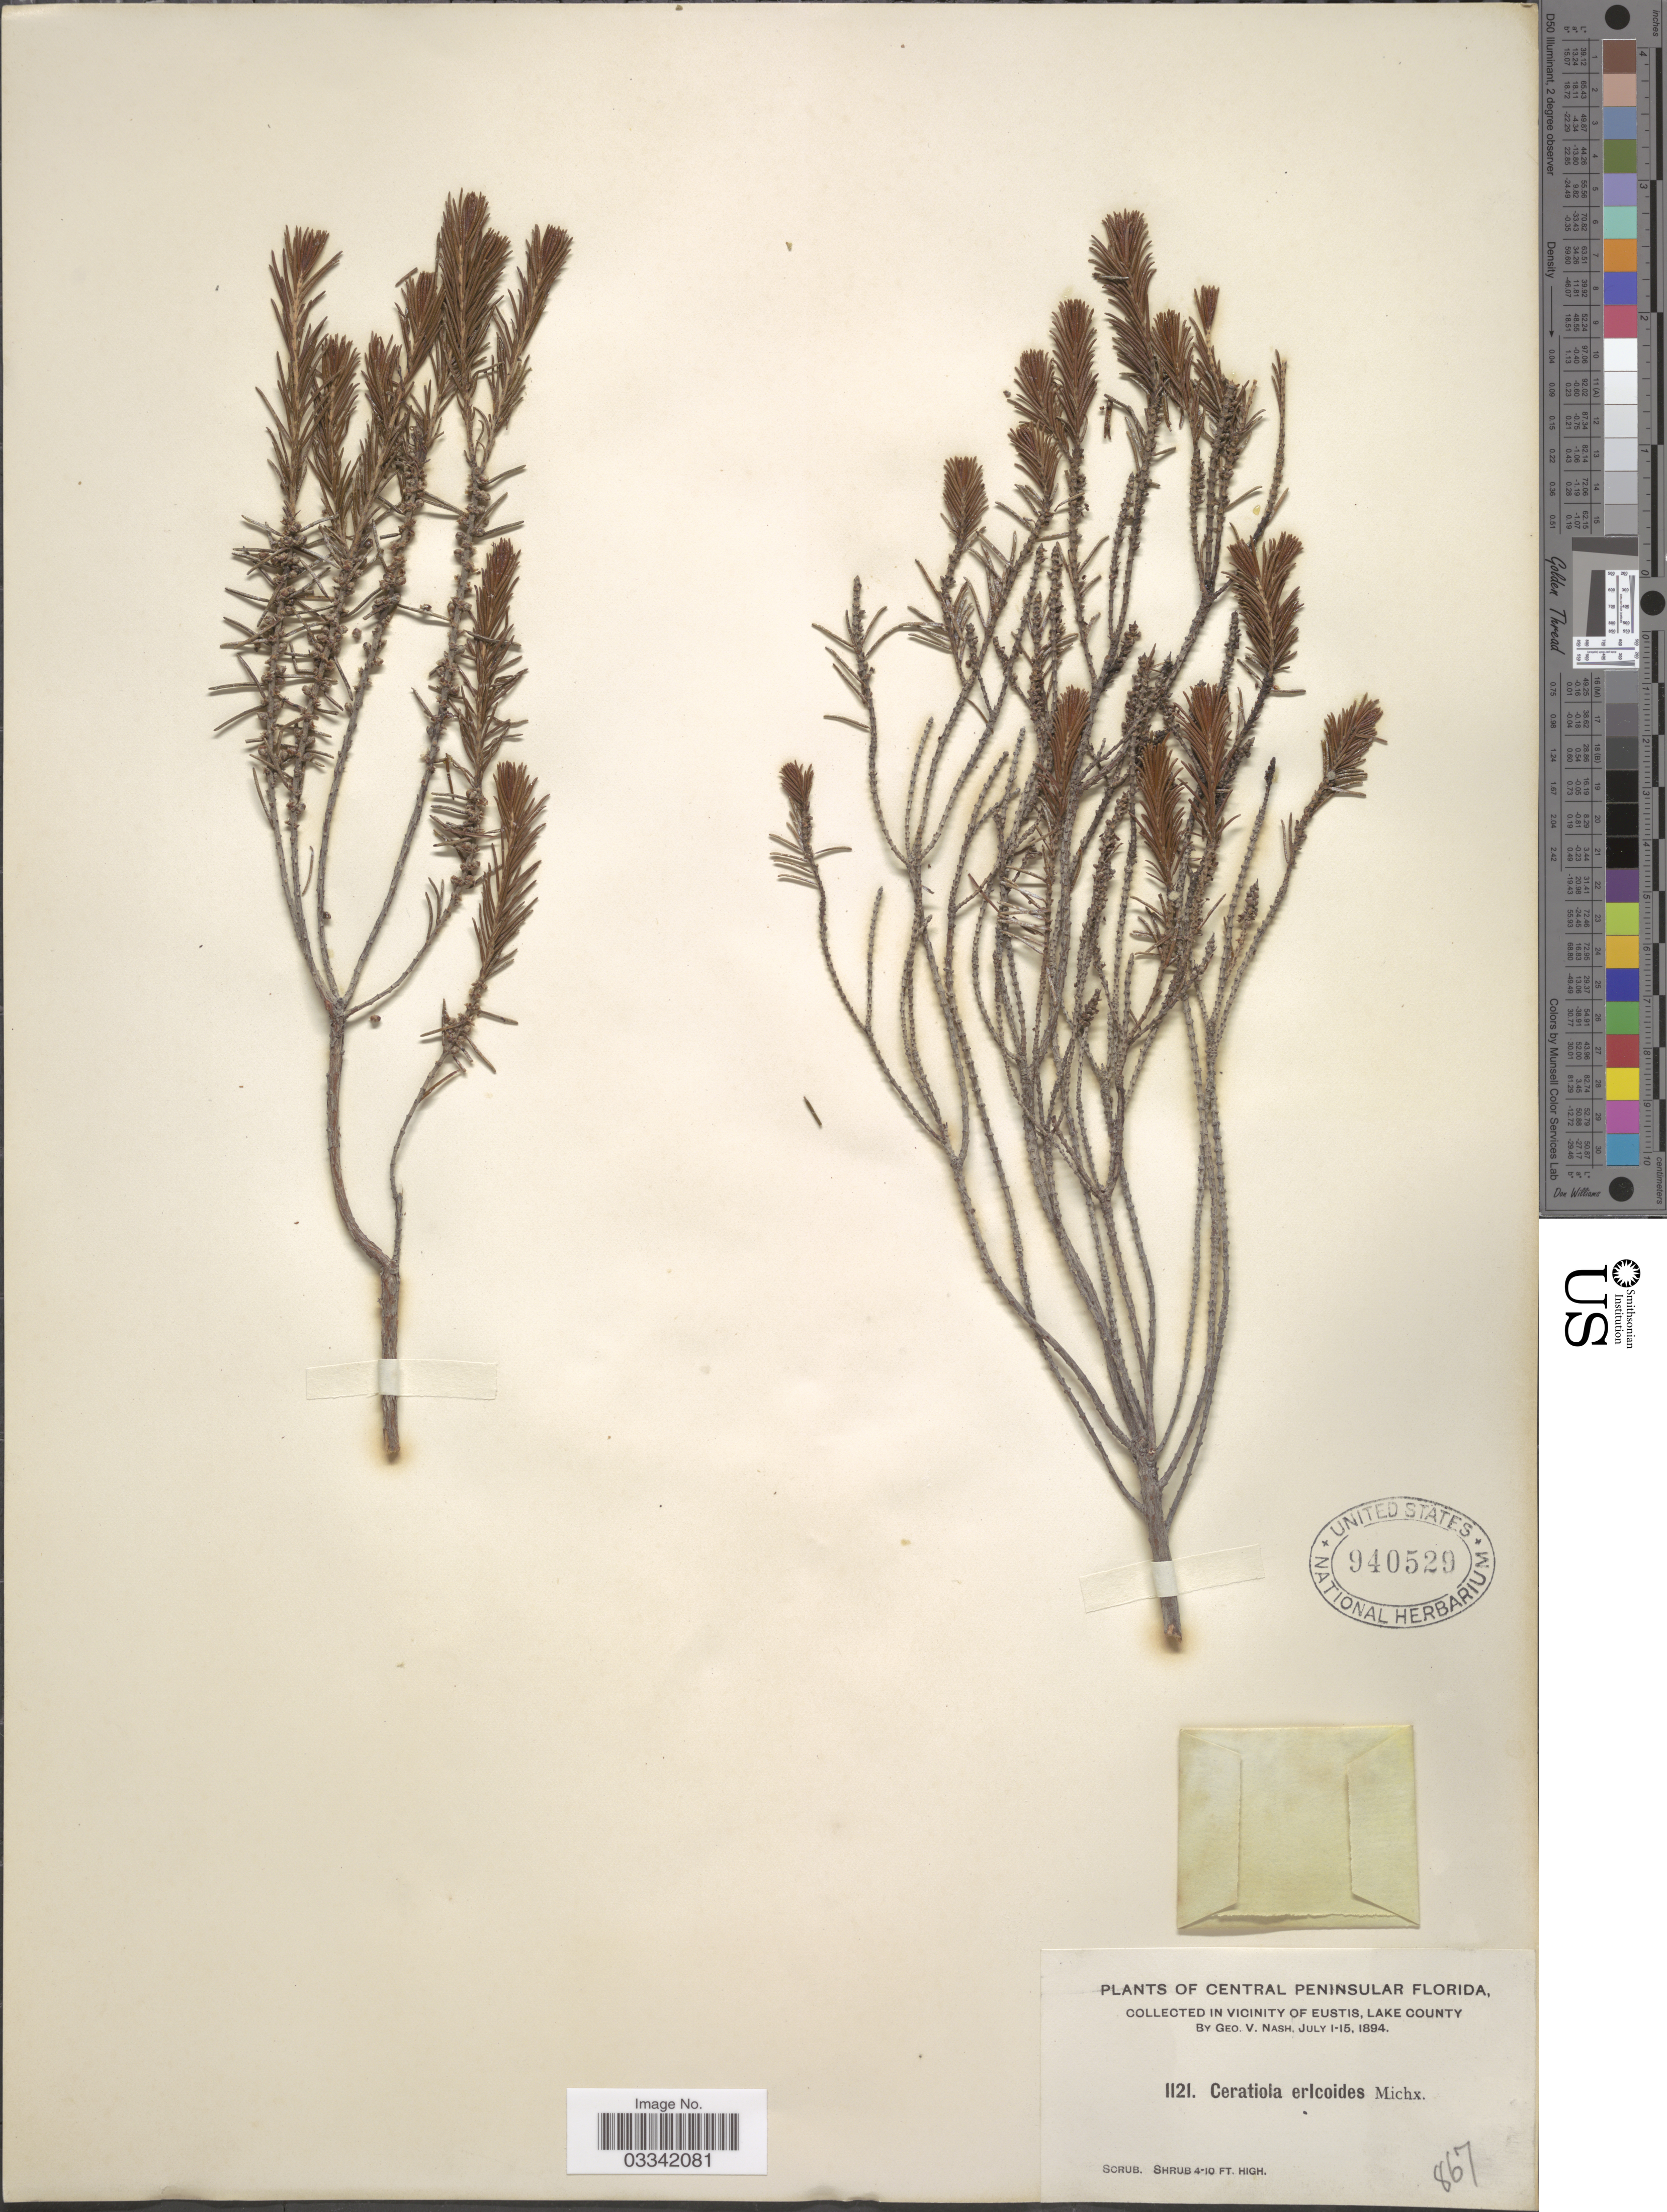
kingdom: Plantae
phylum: Tracheophyta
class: Magnoliopsida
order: Ericales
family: Ericaceae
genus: Ceratiola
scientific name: Ceratiola ericoides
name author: Michx.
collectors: G. V. Nash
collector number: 1121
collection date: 1894-07-01/1894-07-15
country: United States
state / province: Florida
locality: Central Peninsular Florida, in vicinity of Eustis, Lake County.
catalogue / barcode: US 940529